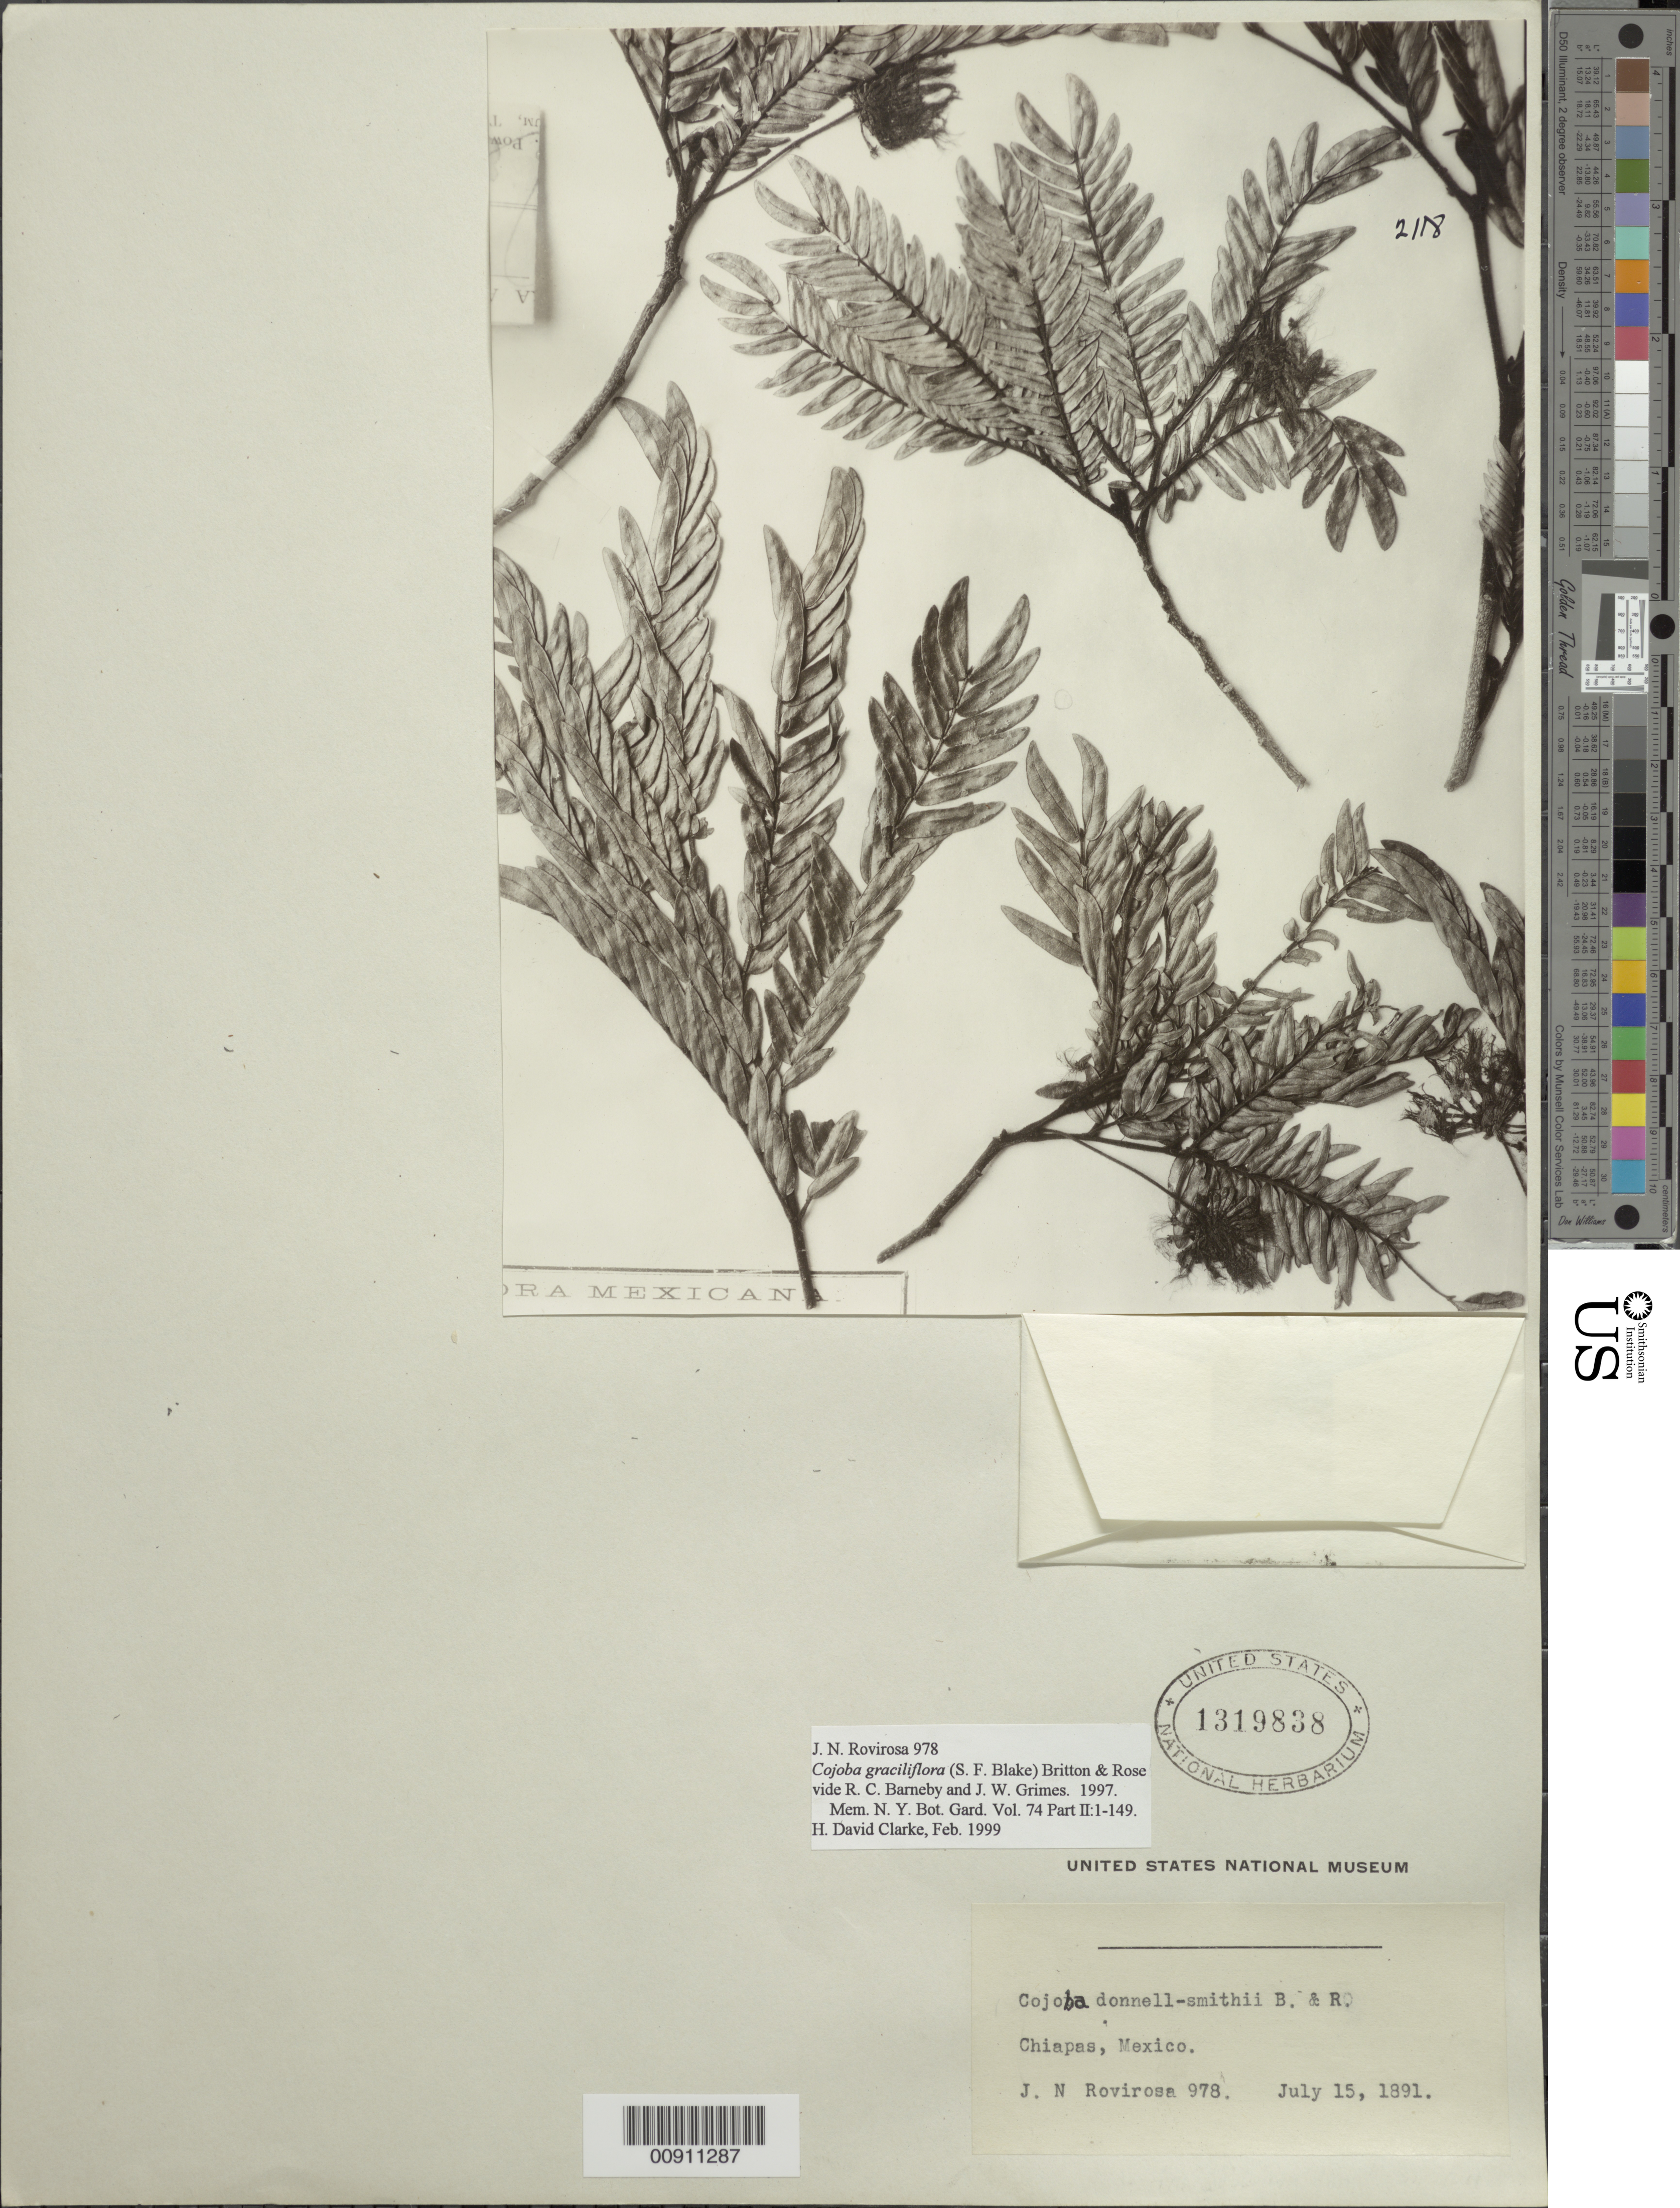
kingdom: Plantae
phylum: Tracheophyta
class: Magnoliopsida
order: Fabales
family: Fabaceae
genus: Cojoba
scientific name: Cojoba graciliflora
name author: (S.F. Blake) Britton & Rose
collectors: J. N. Rovirosa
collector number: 978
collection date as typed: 15 Jul 1891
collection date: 1891-07-15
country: Mexico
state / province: Chiapas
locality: Chiapas, México.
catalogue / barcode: US 1319838